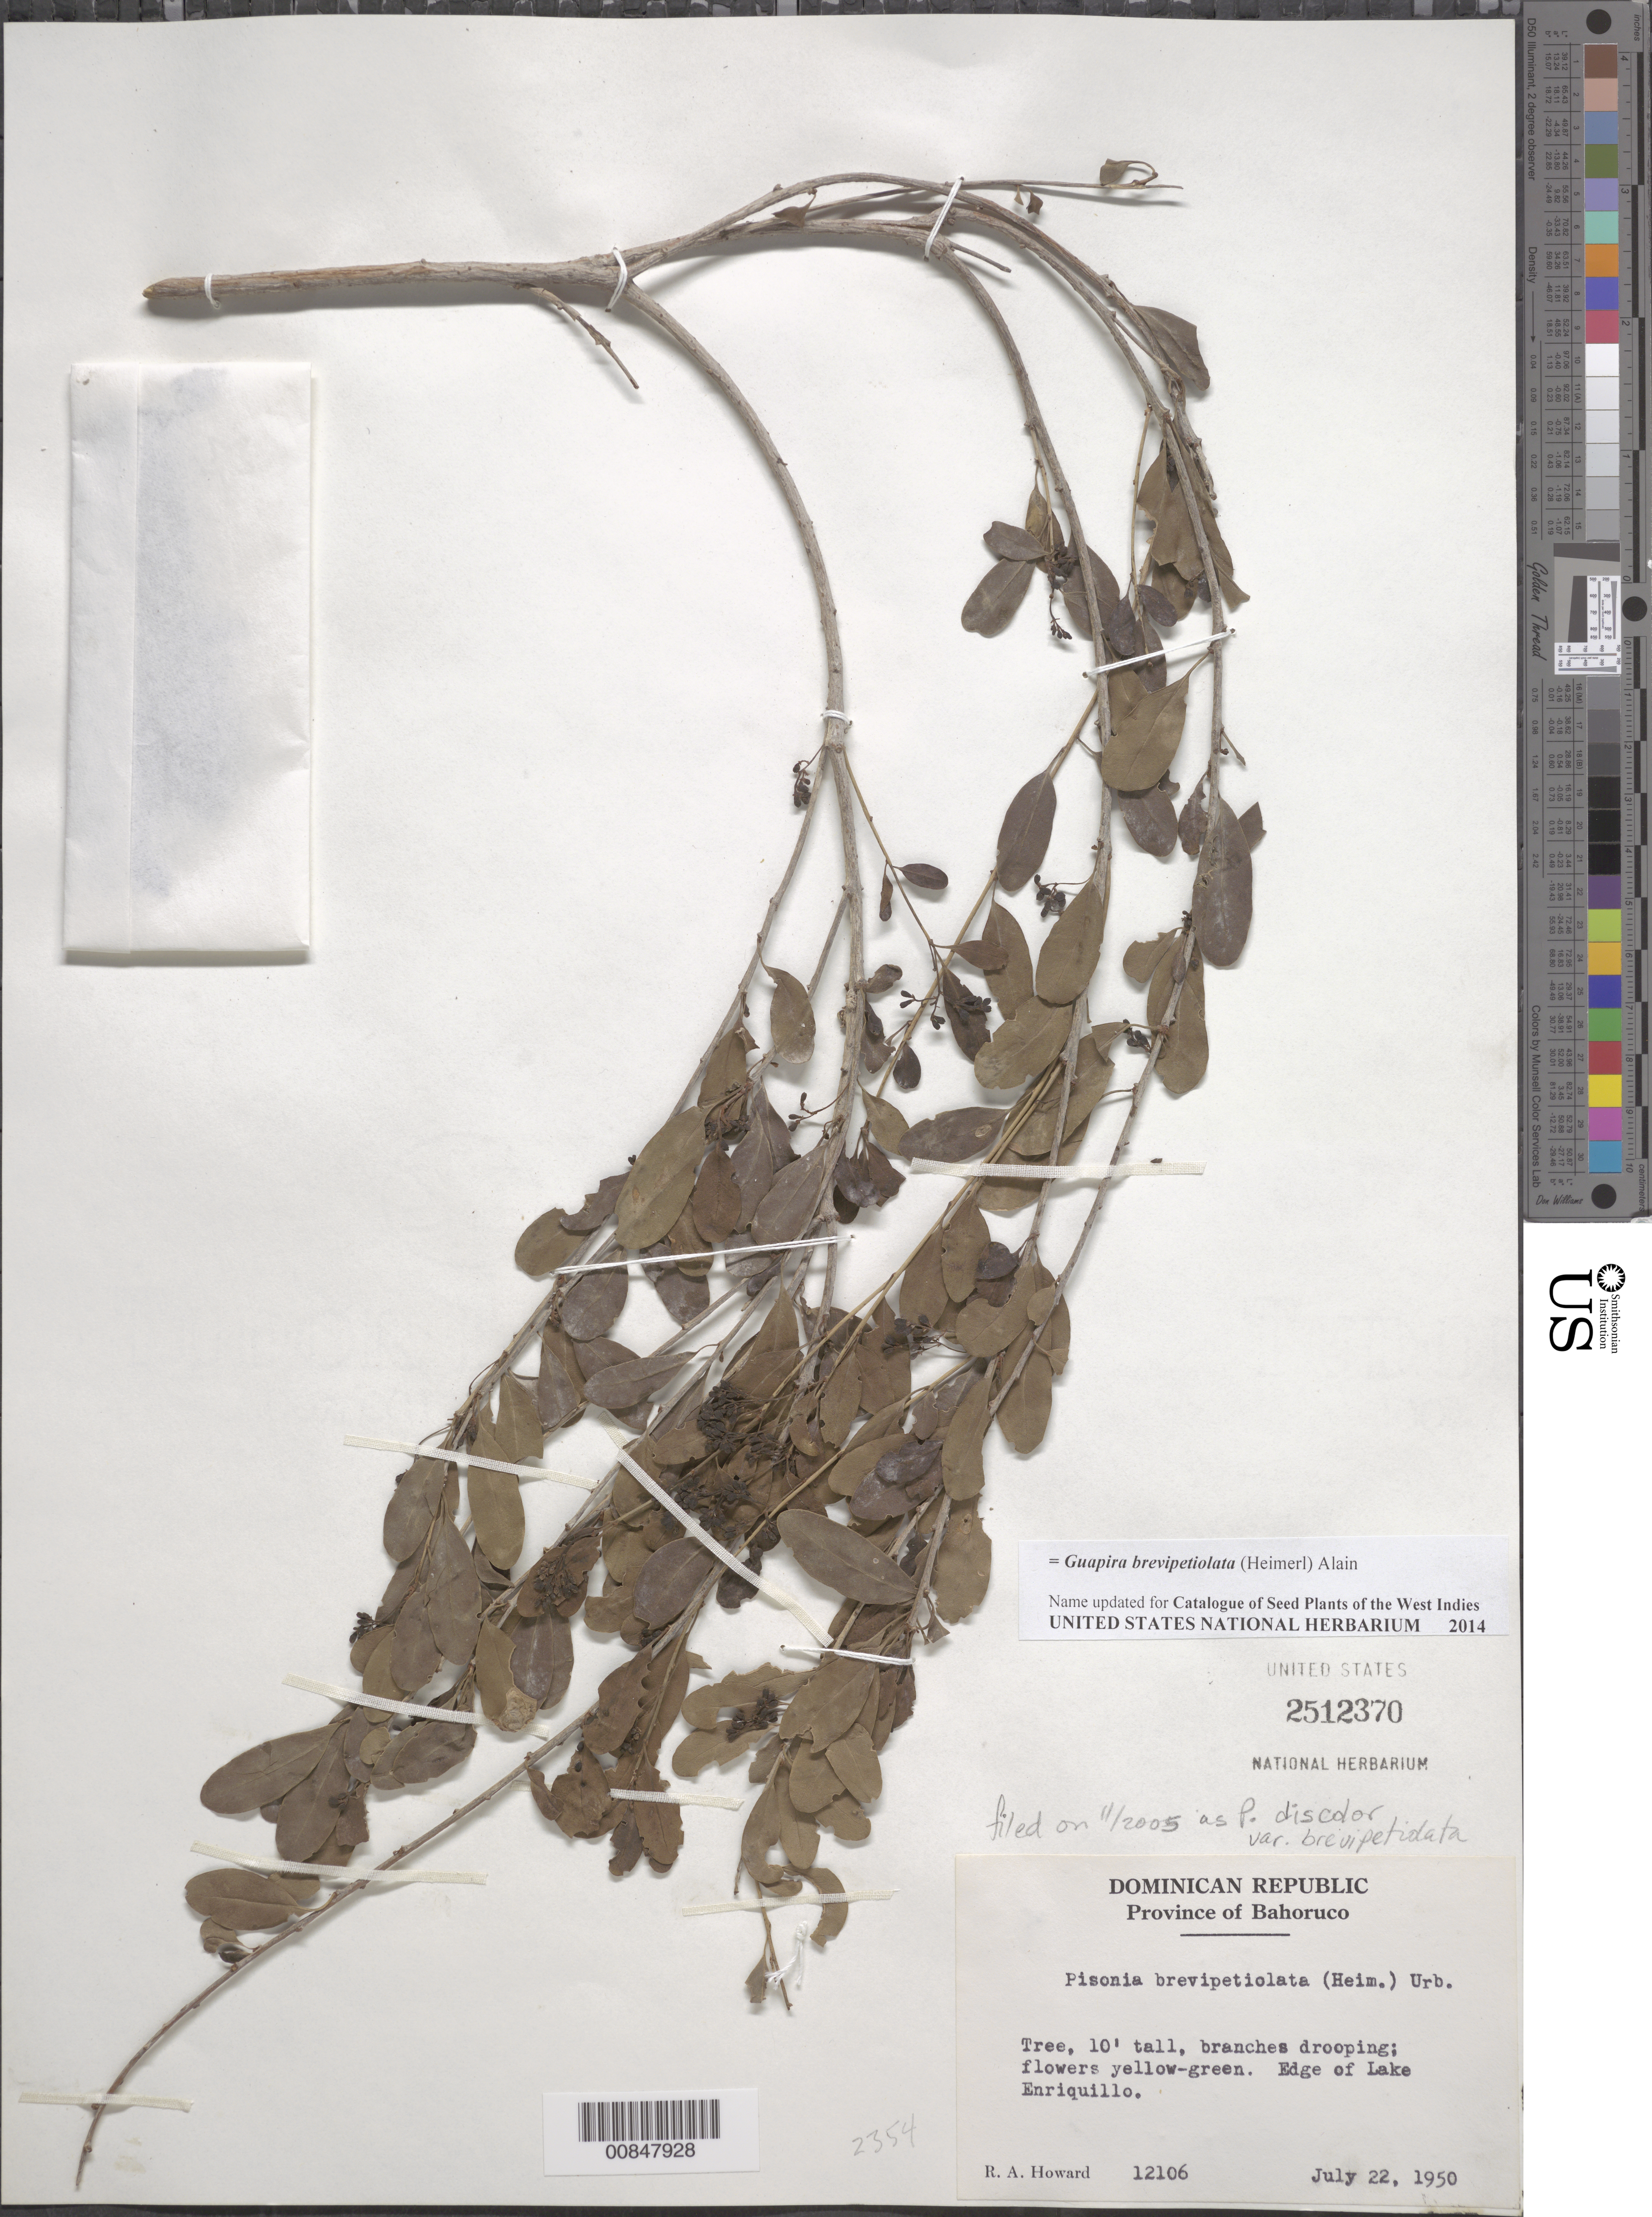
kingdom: Plantae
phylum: Tracheophyta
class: Magnoliopsida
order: Caryophyllales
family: Nyctaginaceae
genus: Guapira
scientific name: Guapira brevipetiolata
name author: (Heimerl) Alain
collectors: R. A. Howard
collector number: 12106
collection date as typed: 22 Jul 1950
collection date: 1950-07-22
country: Dominican Republic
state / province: Baoruco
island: Hispaniola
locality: Edge of Lake Enriquillo.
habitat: Edge of lake.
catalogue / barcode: US 2512370